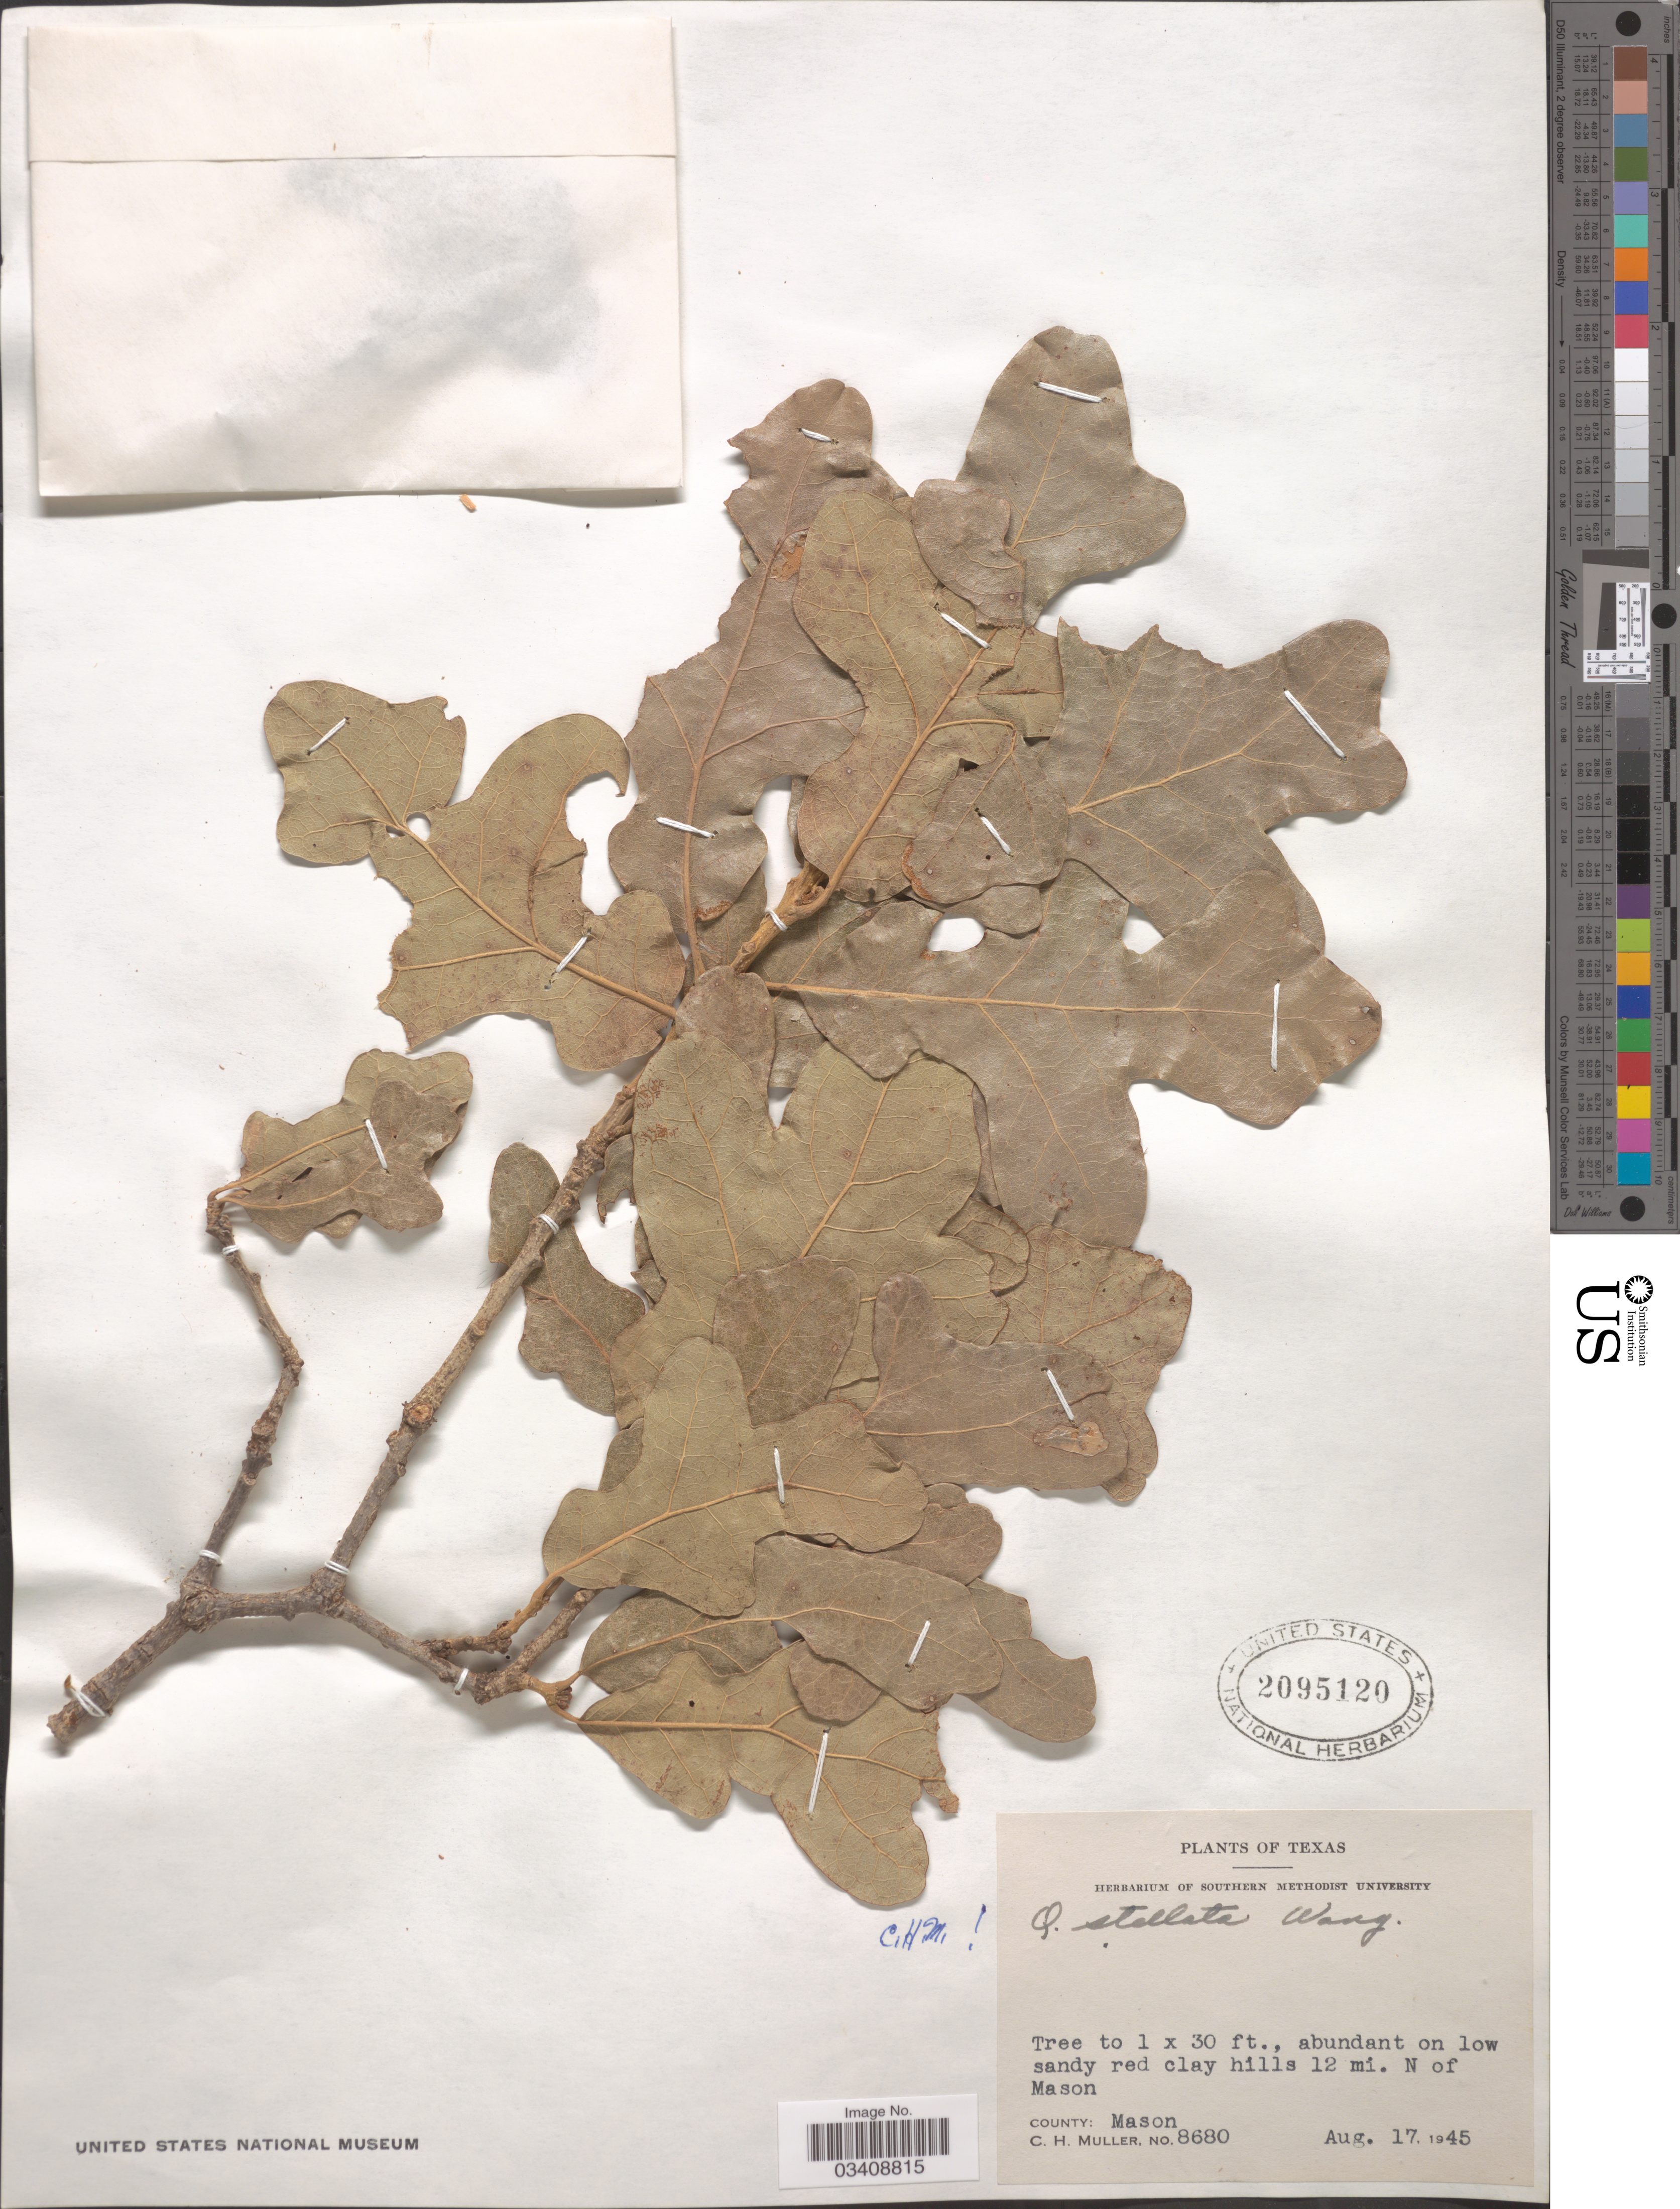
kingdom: Plantae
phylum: Tracheophyta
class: Magnoliopsida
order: Fagales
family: Fagaceae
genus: Quercus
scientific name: Quercus stellata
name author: Wangenh.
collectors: C. H. Mueller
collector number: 8680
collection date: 1945-08-17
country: United States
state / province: Texas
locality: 12 mi. N of Mason. County: Mason.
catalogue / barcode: US 2095120